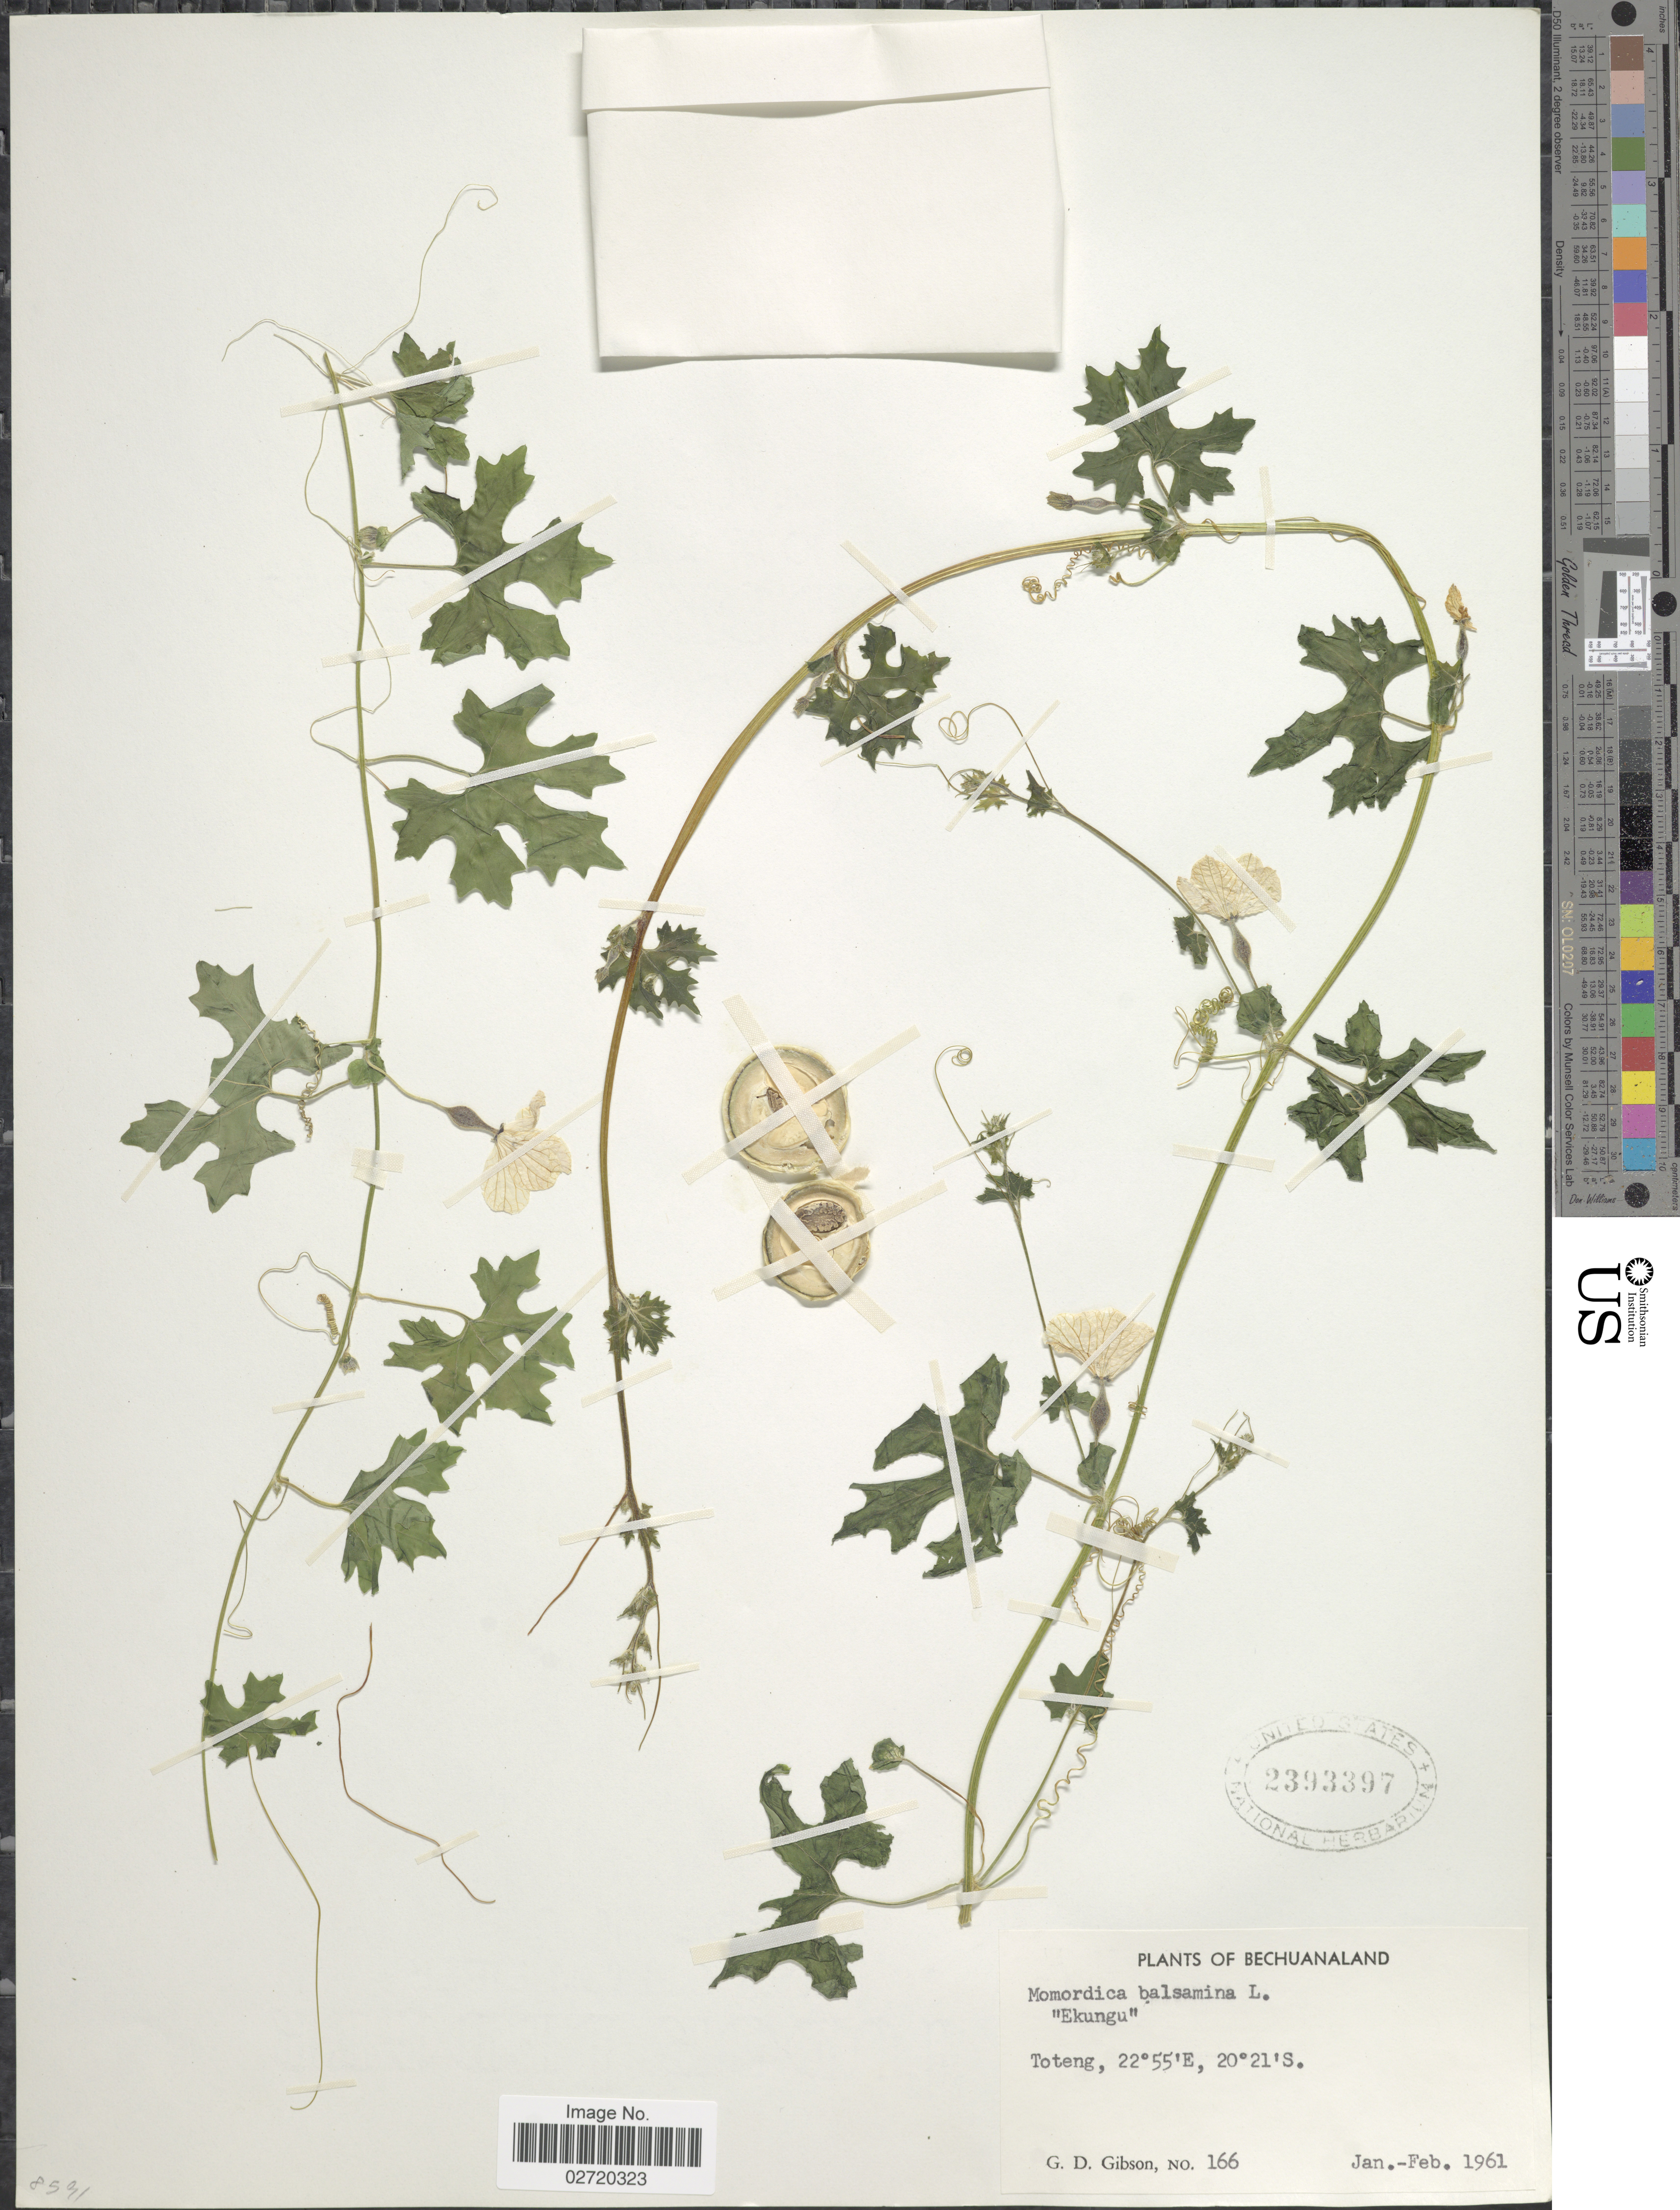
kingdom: Plantae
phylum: Tracheophyta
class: Magnoliopsida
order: Cucurbitales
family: Cucurbitaceae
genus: Momordica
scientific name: Momordica balsamina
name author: L.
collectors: G. D. Gibson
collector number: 166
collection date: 1961-01/1961-02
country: Botswana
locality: Bechuanaland, Toteng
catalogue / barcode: US 2393397